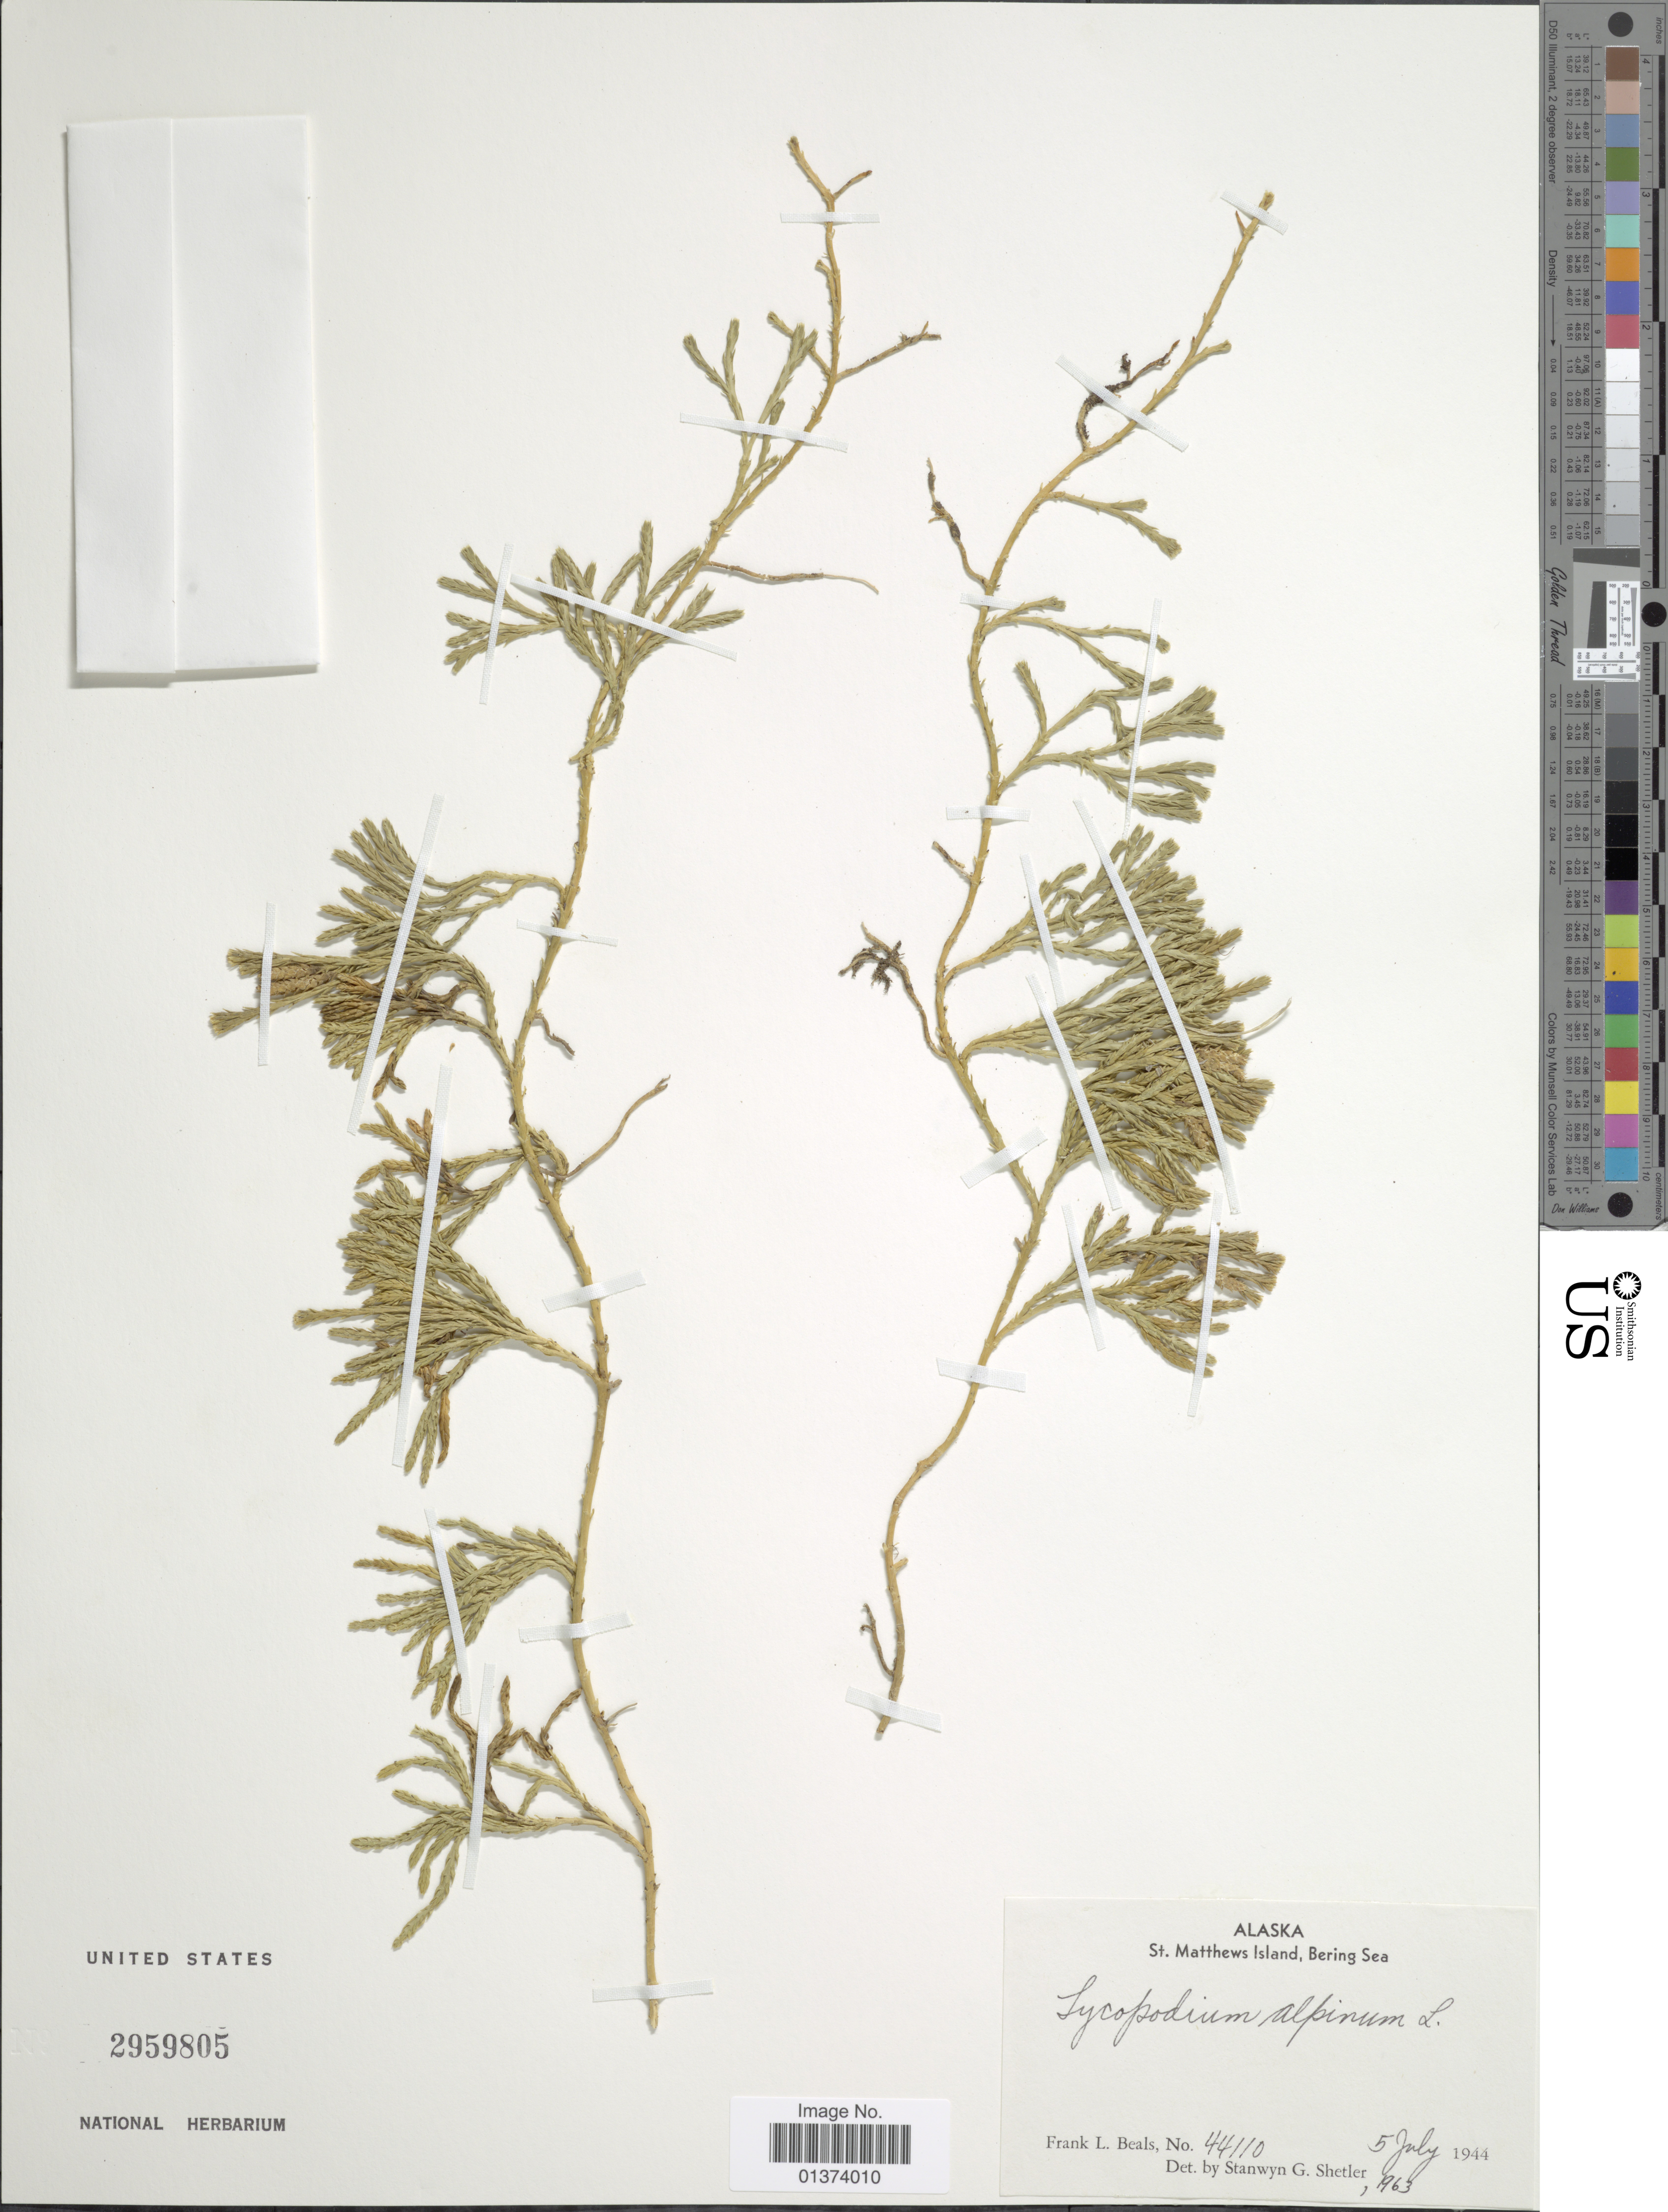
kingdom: Plantae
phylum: Tracheophyta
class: Lycopodiopsida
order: Lycopodiales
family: Lycopodiaceae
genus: Diphasiastrum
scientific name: Diphasiastrum alpinum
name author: (L.) Holub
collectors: F. Beals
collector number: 44110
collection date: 1944-07-05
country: United States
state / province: Alaska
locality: St. Matthews Island, Bering Sea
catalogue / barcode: US 2959805